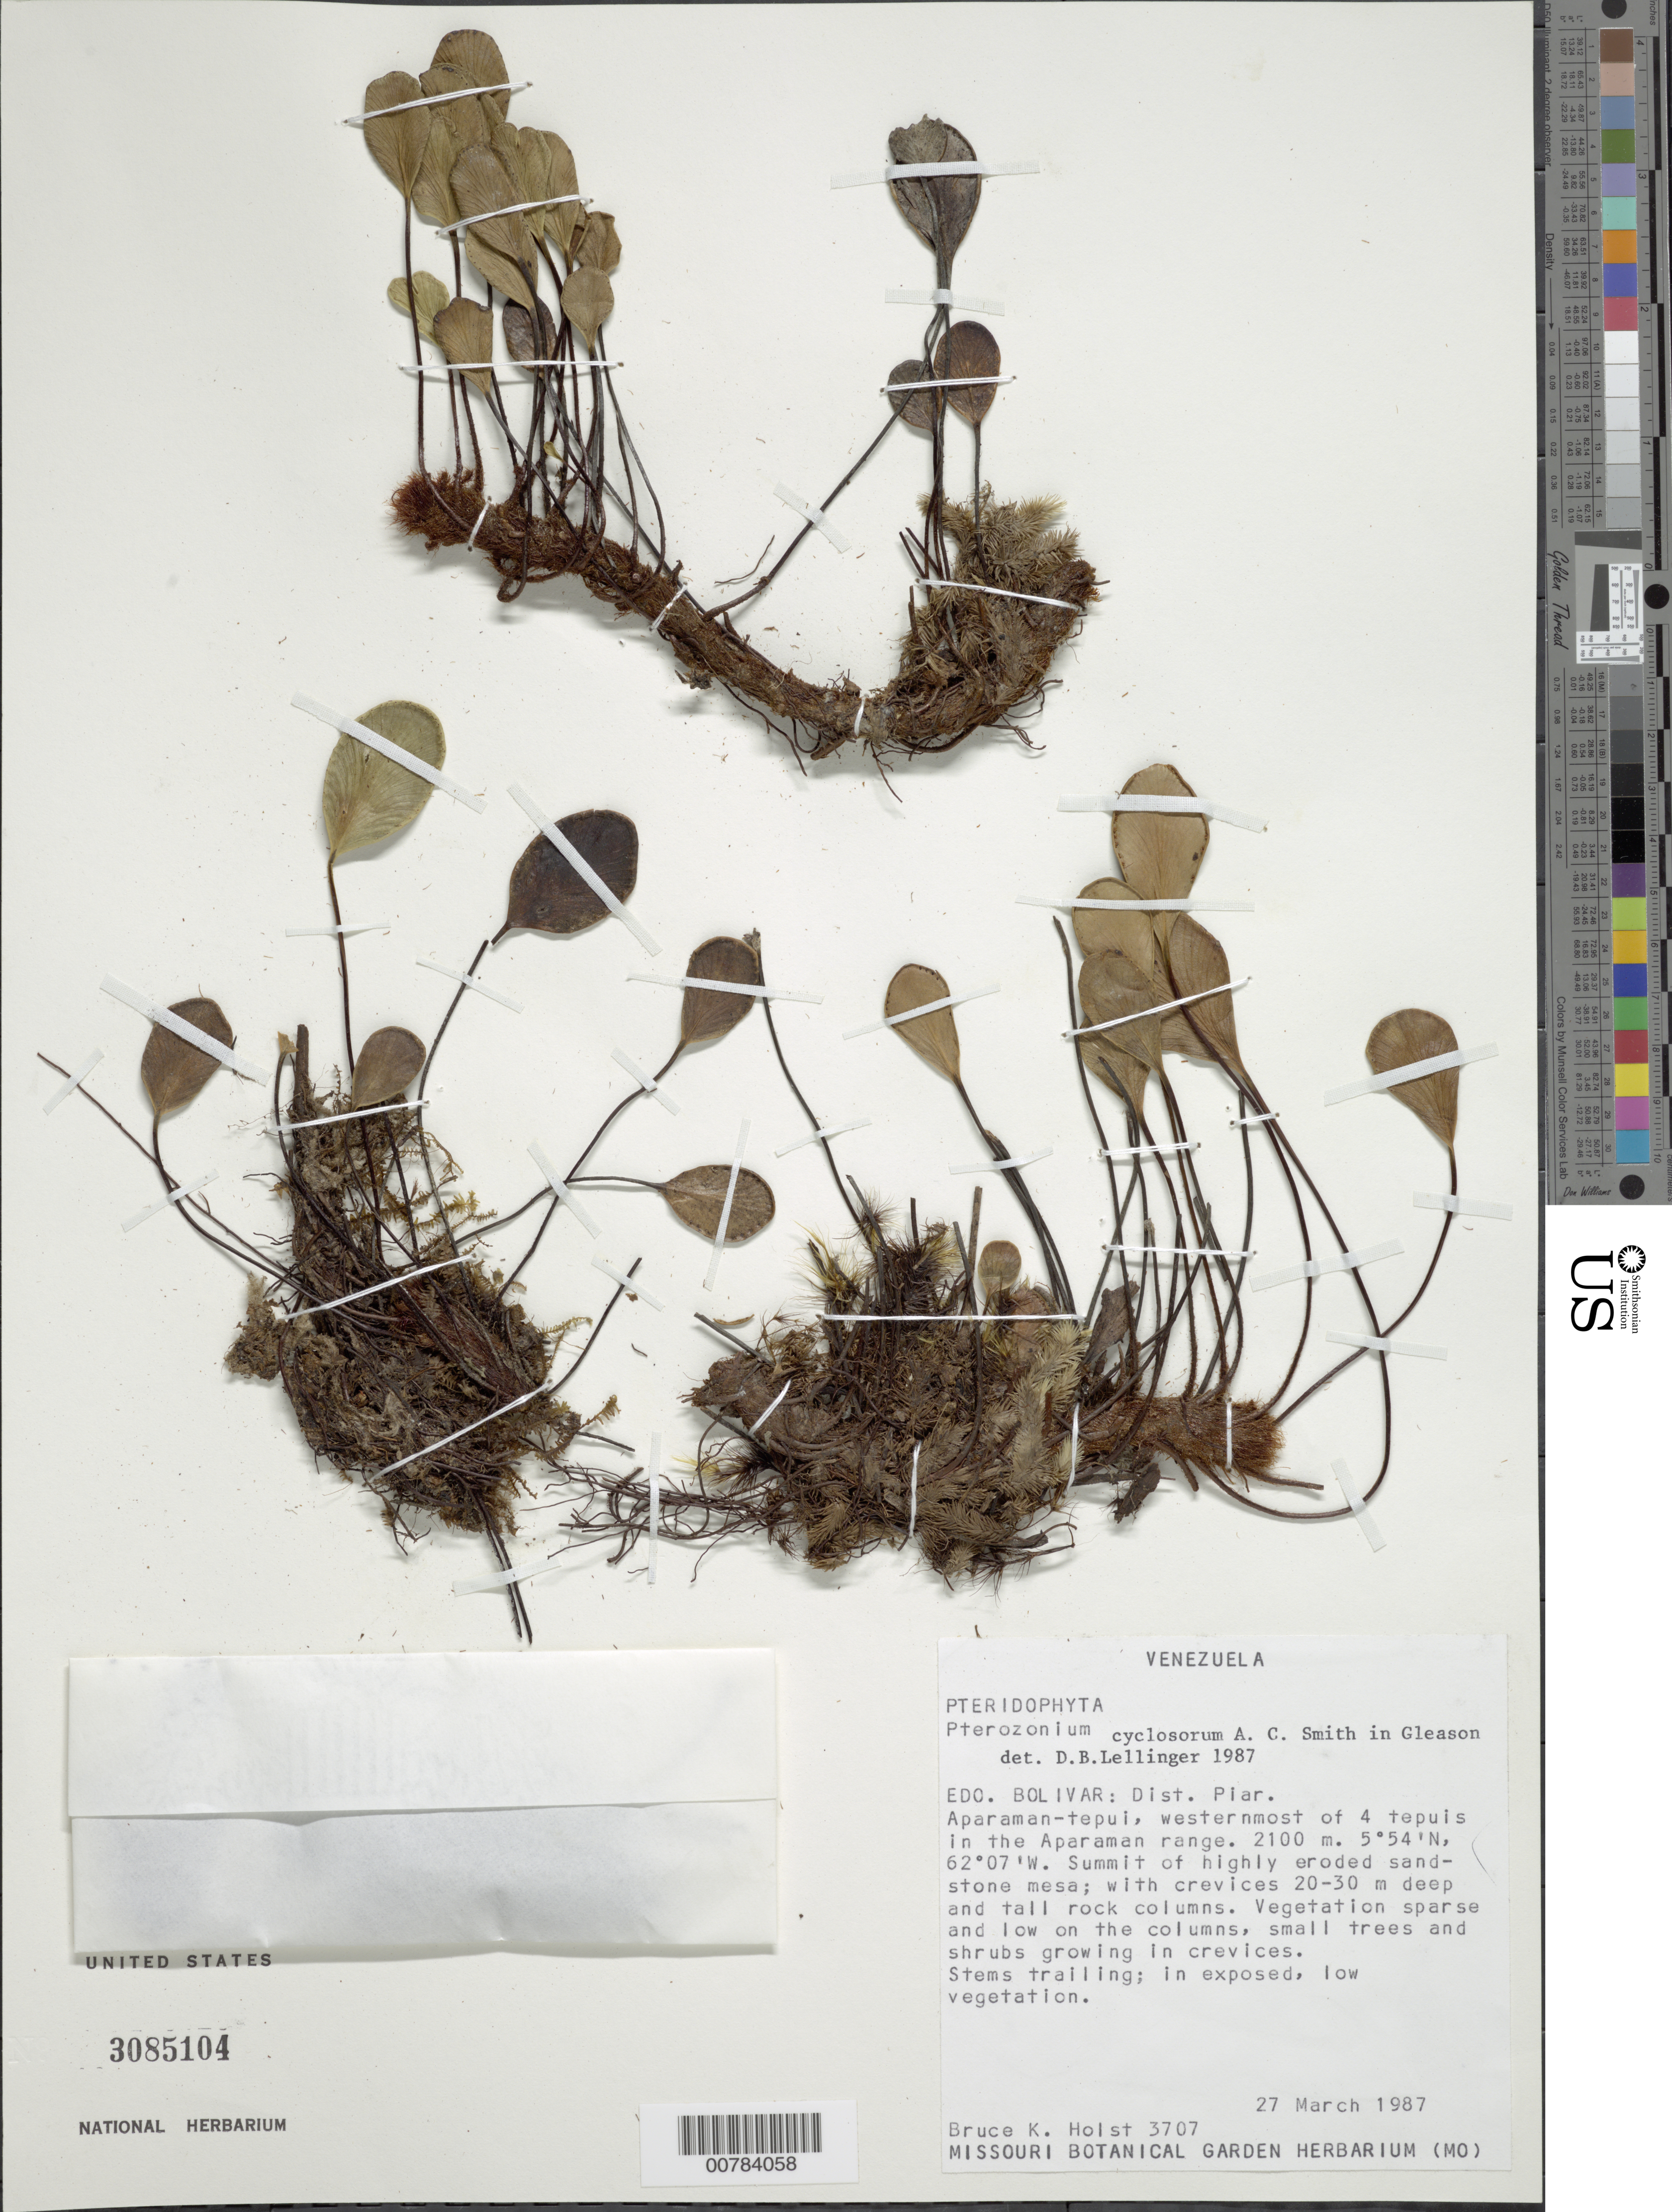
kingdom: Plantae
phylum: Tracheophyta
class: Polypodiopsida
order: Polypodiales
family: Pteridaceae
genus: Pterozonium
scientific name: Pterozonium cyclosorum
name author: A.C. Sm.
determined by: Lellinger, David B., (BOT), Smithsonian Institution - National Museum of Natural History (UNITED STATES)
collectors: B. Holst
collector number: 3707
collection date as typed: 27-Mar-87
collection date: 1987-03-27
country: Venezuela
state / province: Bolívar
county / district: Piar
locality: Auyan-tepuí, Río Churún, westernmost of 4 tepuís in the Aparaman range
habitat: Summit of highly eroded sandstone mesa; with crevice 20-30m deep and tall rock columns, vegetation low & sparse; on moss covered rocks in shade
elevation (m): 2100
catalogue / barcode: US 3085104